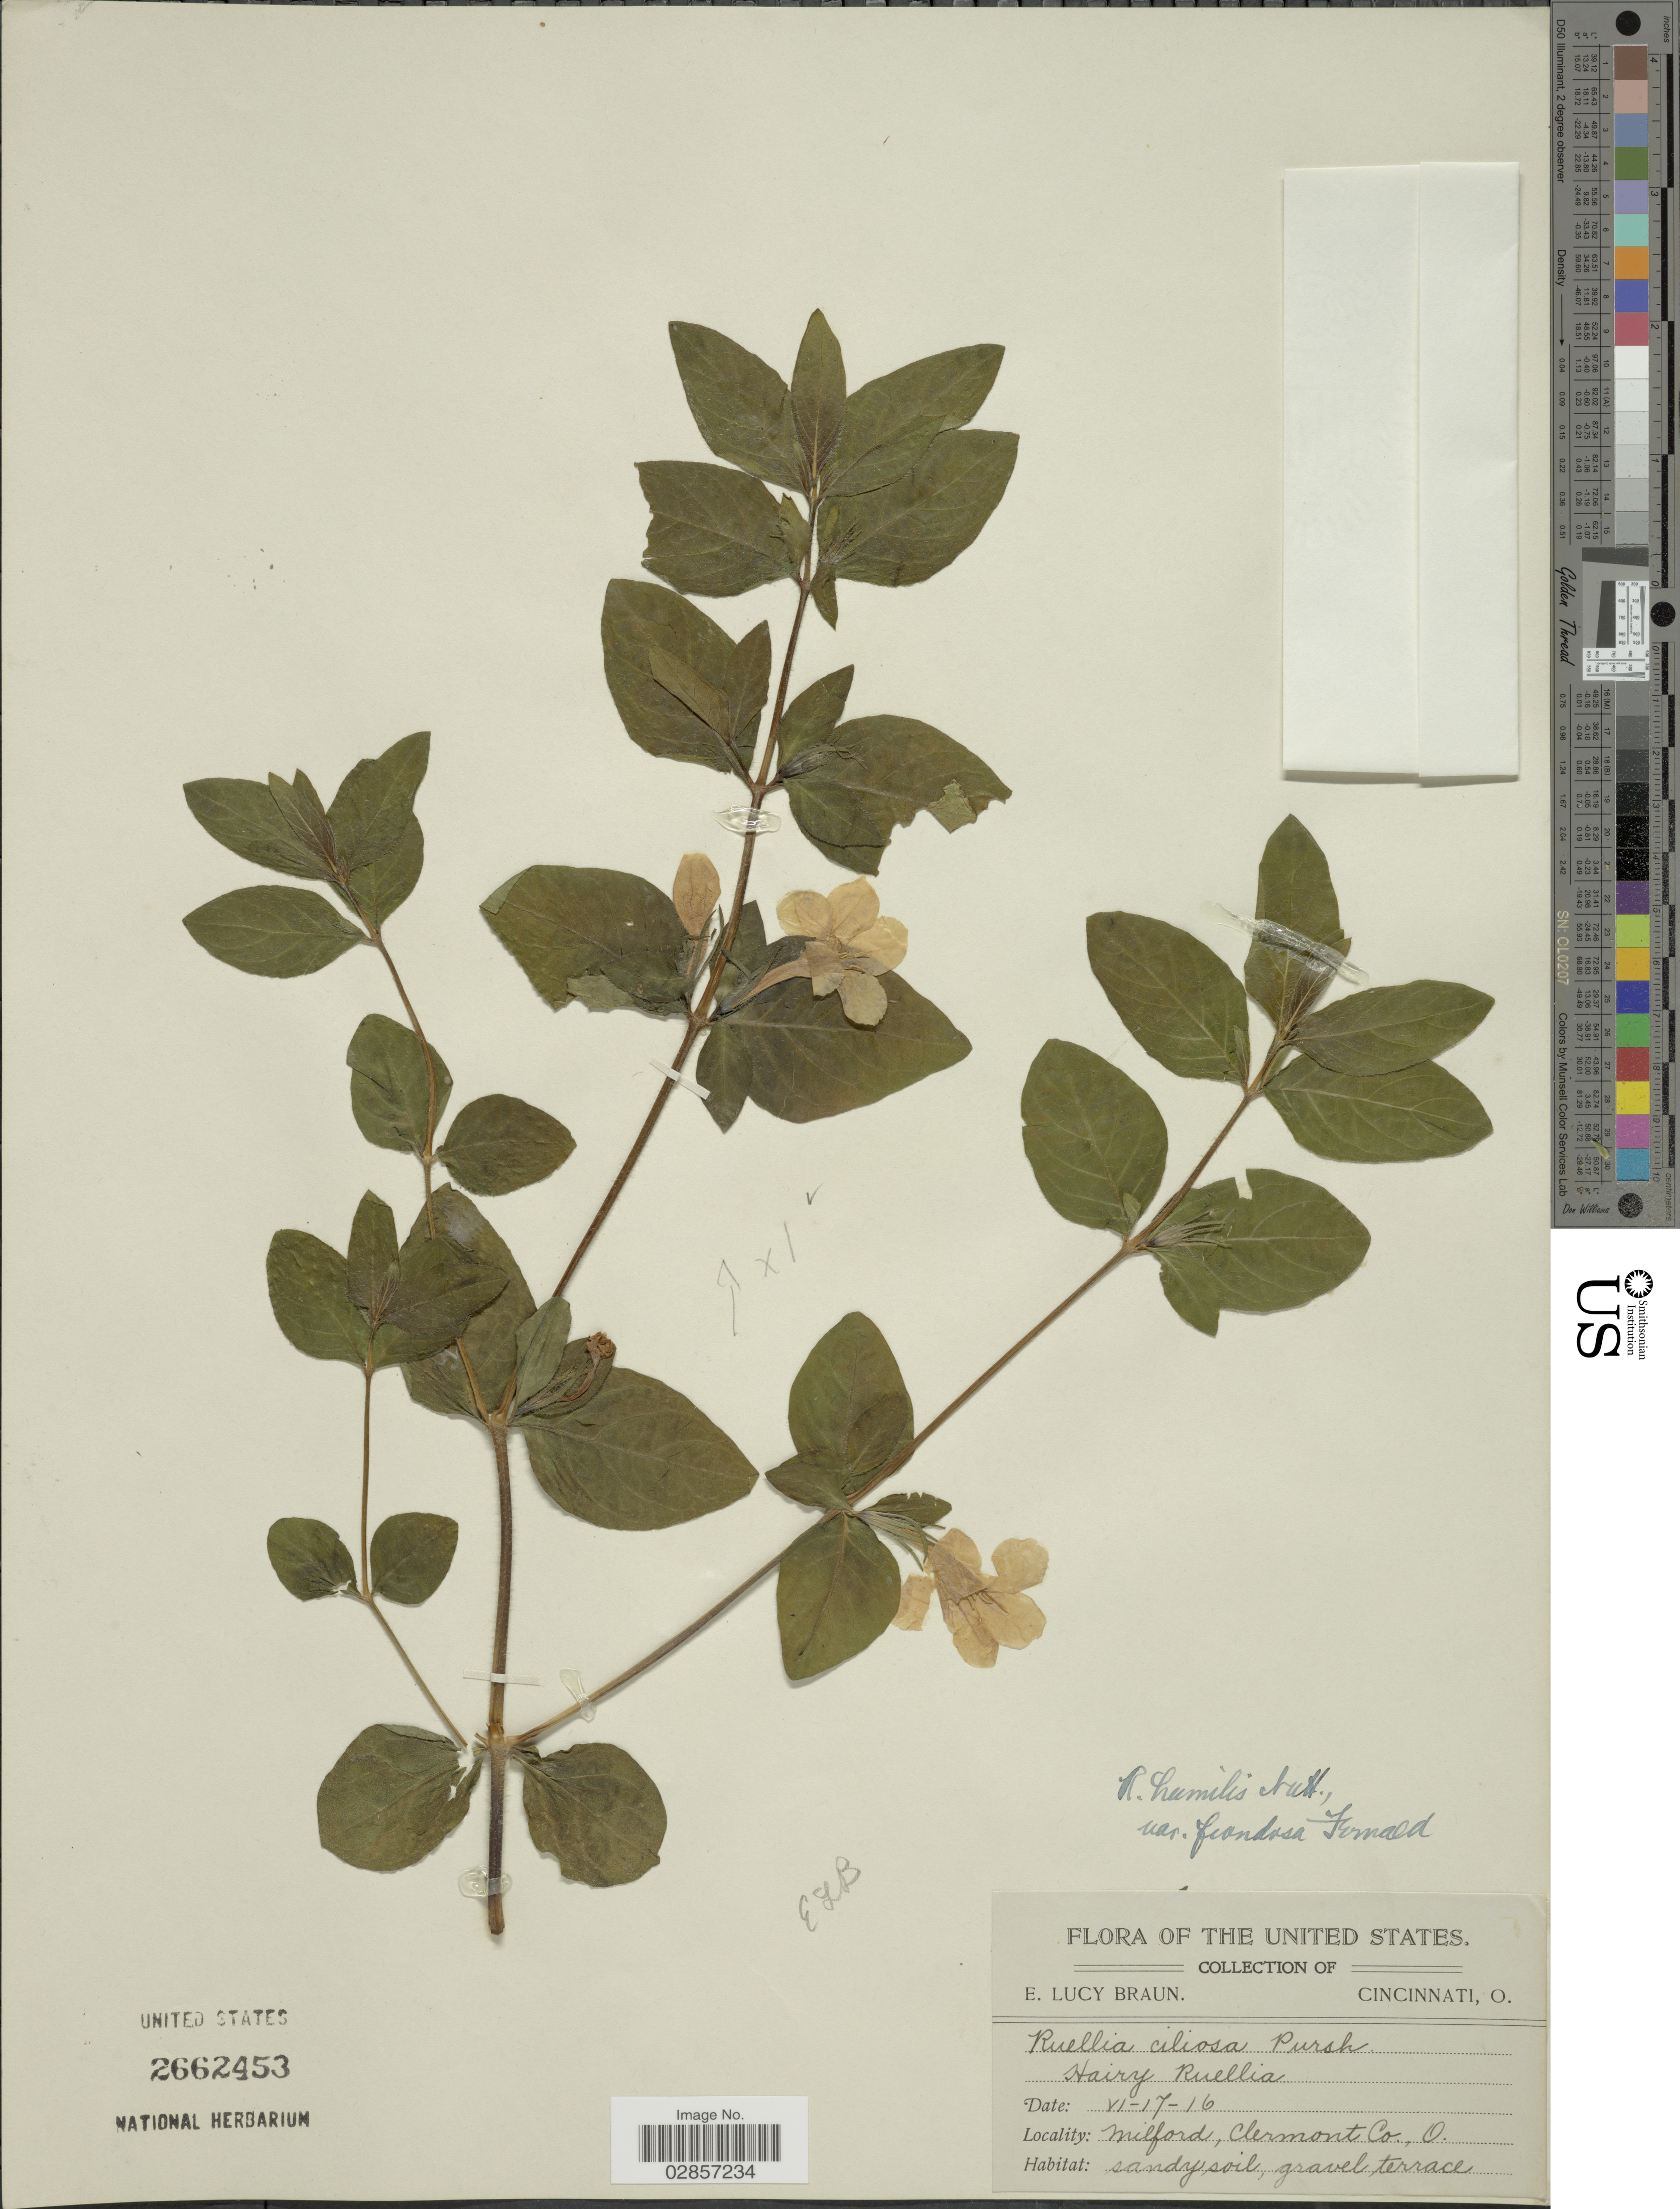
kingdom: Plantae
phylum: Tracheophyta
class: Magnoliopsida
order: Lamiales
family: Acanthaceae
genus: Ruellia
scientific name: Ruellia humilis var. frondosa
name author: Fernald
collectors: E. L. Braun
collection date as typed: Transcribed d/m/y: 17/6/16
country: United States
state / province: Ohio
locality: Milford, Clermont Co., O.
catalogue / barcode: US 2662453